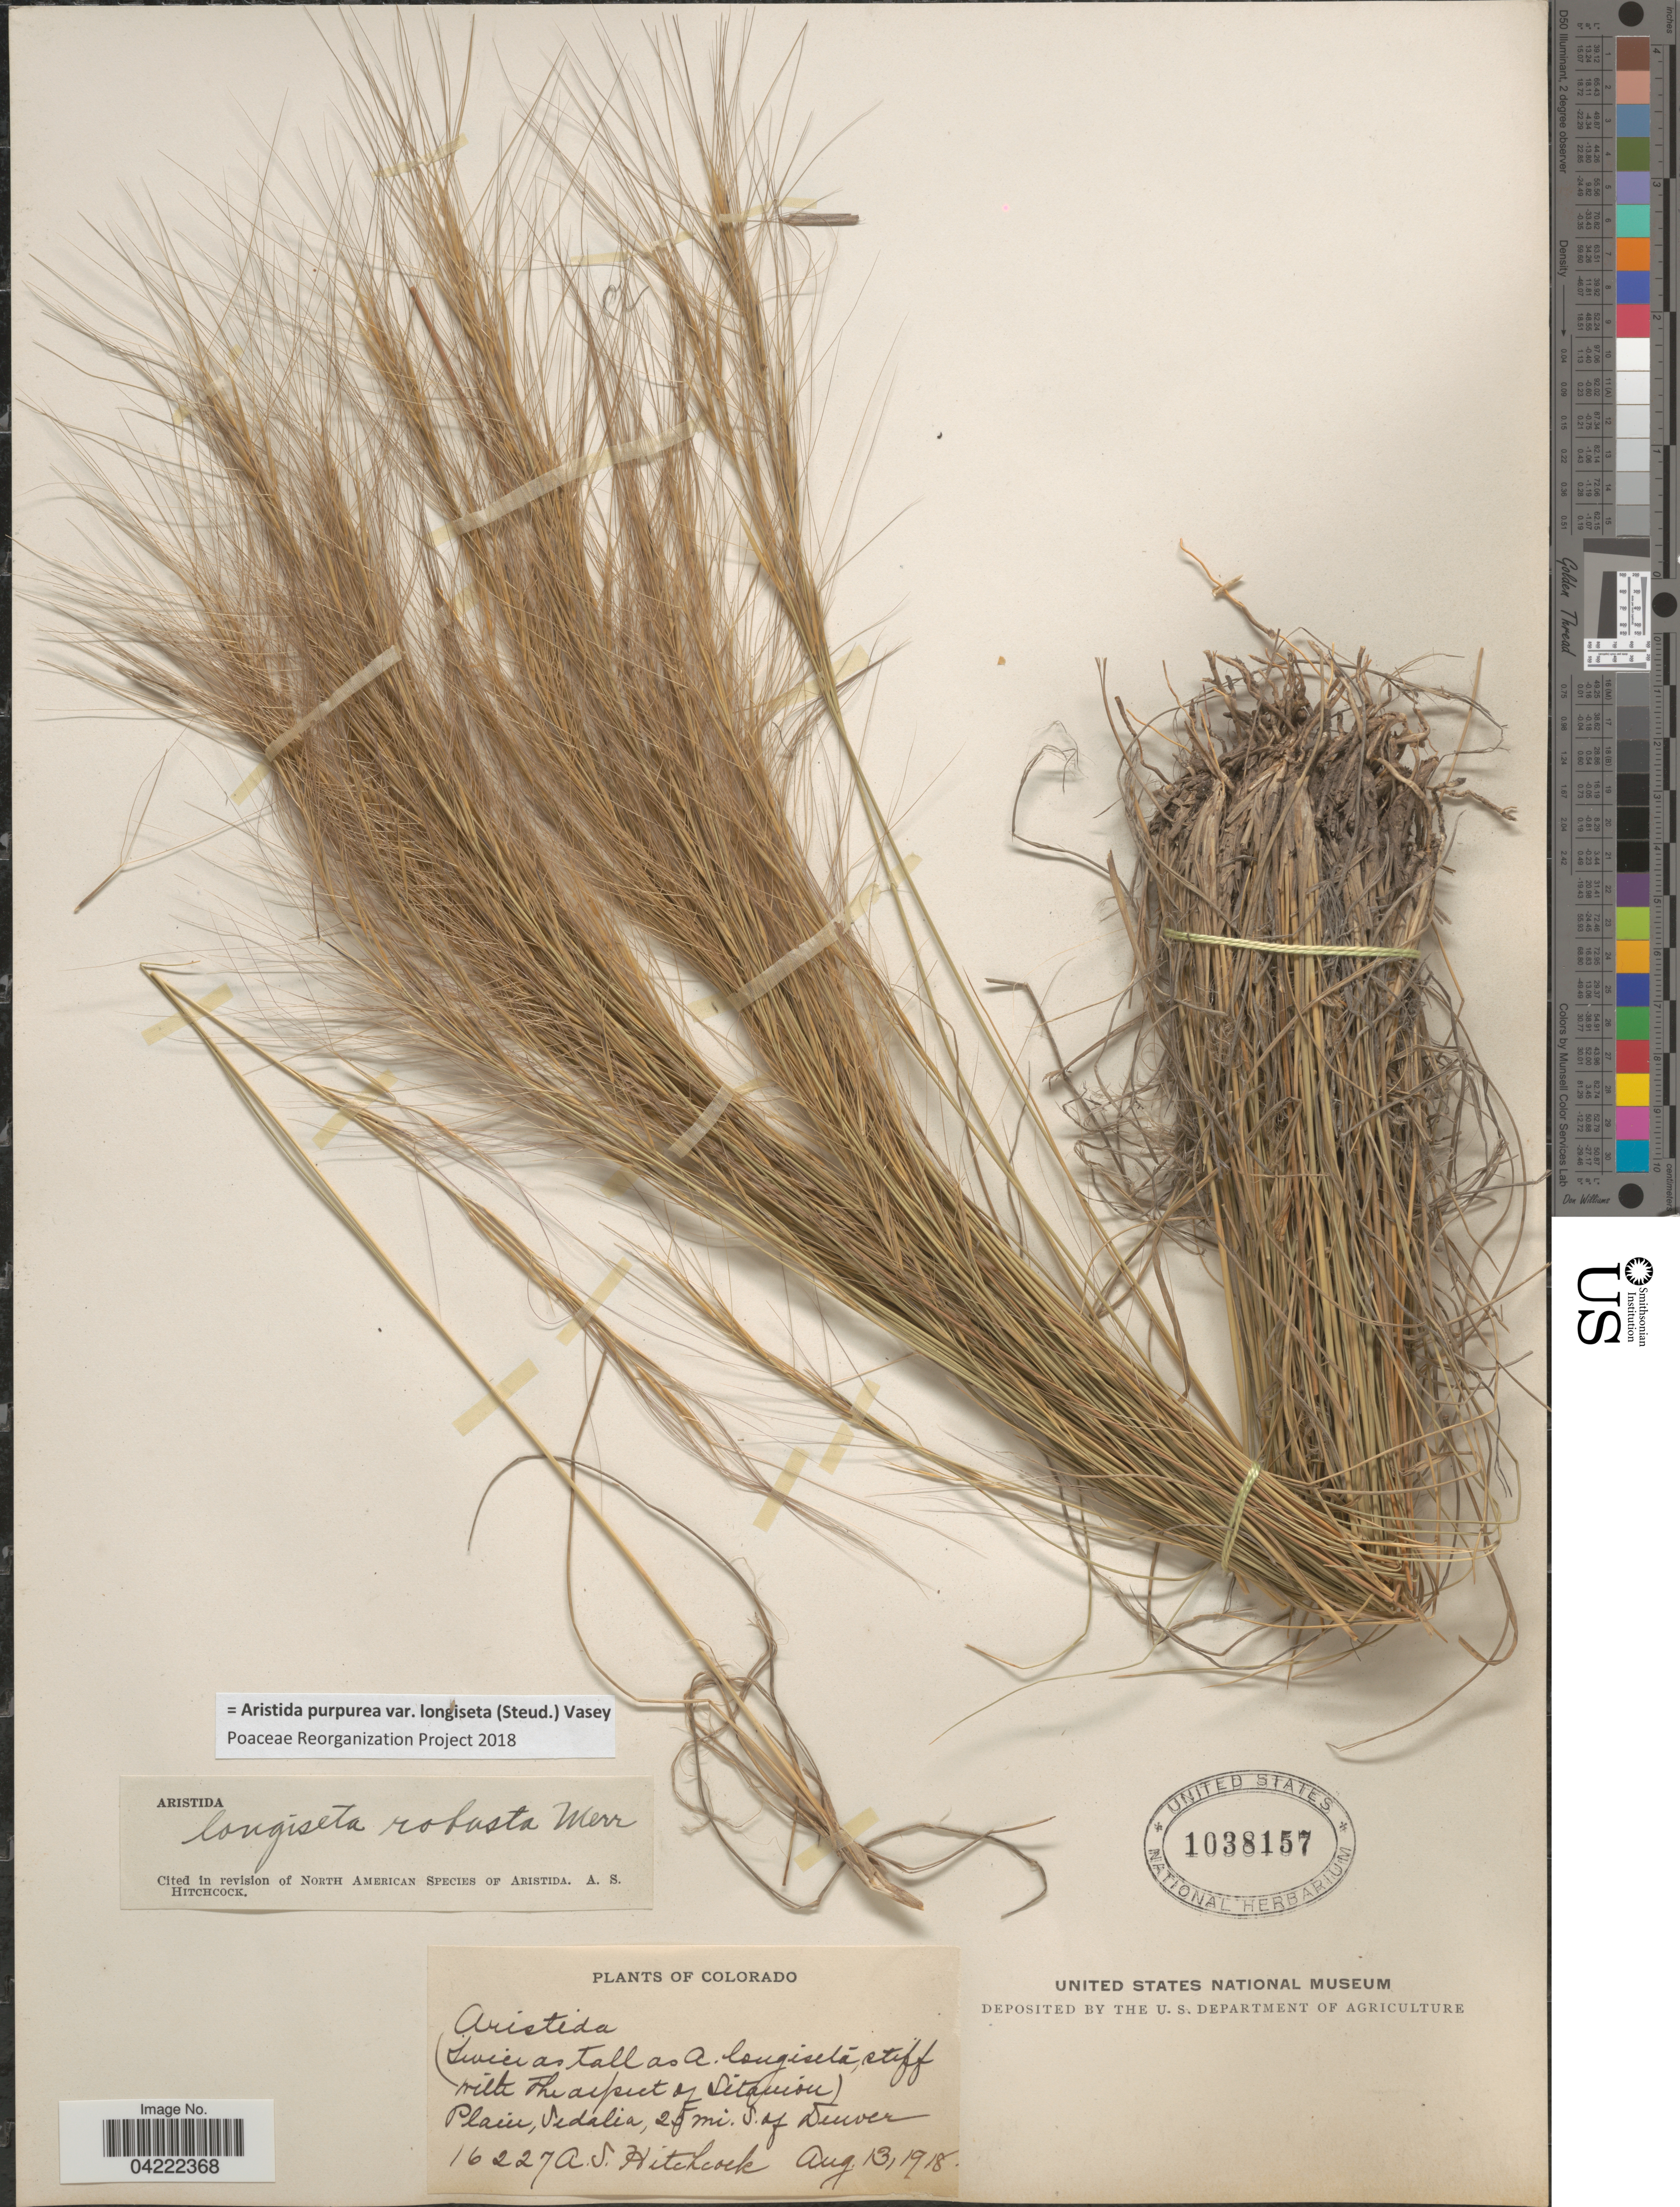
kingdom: Plantae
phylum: Tracheophyta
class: Liliopsida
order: Poales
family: Poaceae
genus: Aristida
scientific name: Aristida purpurea var. longiseta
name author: (Steud.) Vasey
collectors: A. S. Hitchcock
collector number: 16227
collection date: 1918-08-13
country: United States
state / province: Colorado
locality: Plain, Sedalia, 25 mi. S. of Denver.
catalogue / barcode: US 1038157